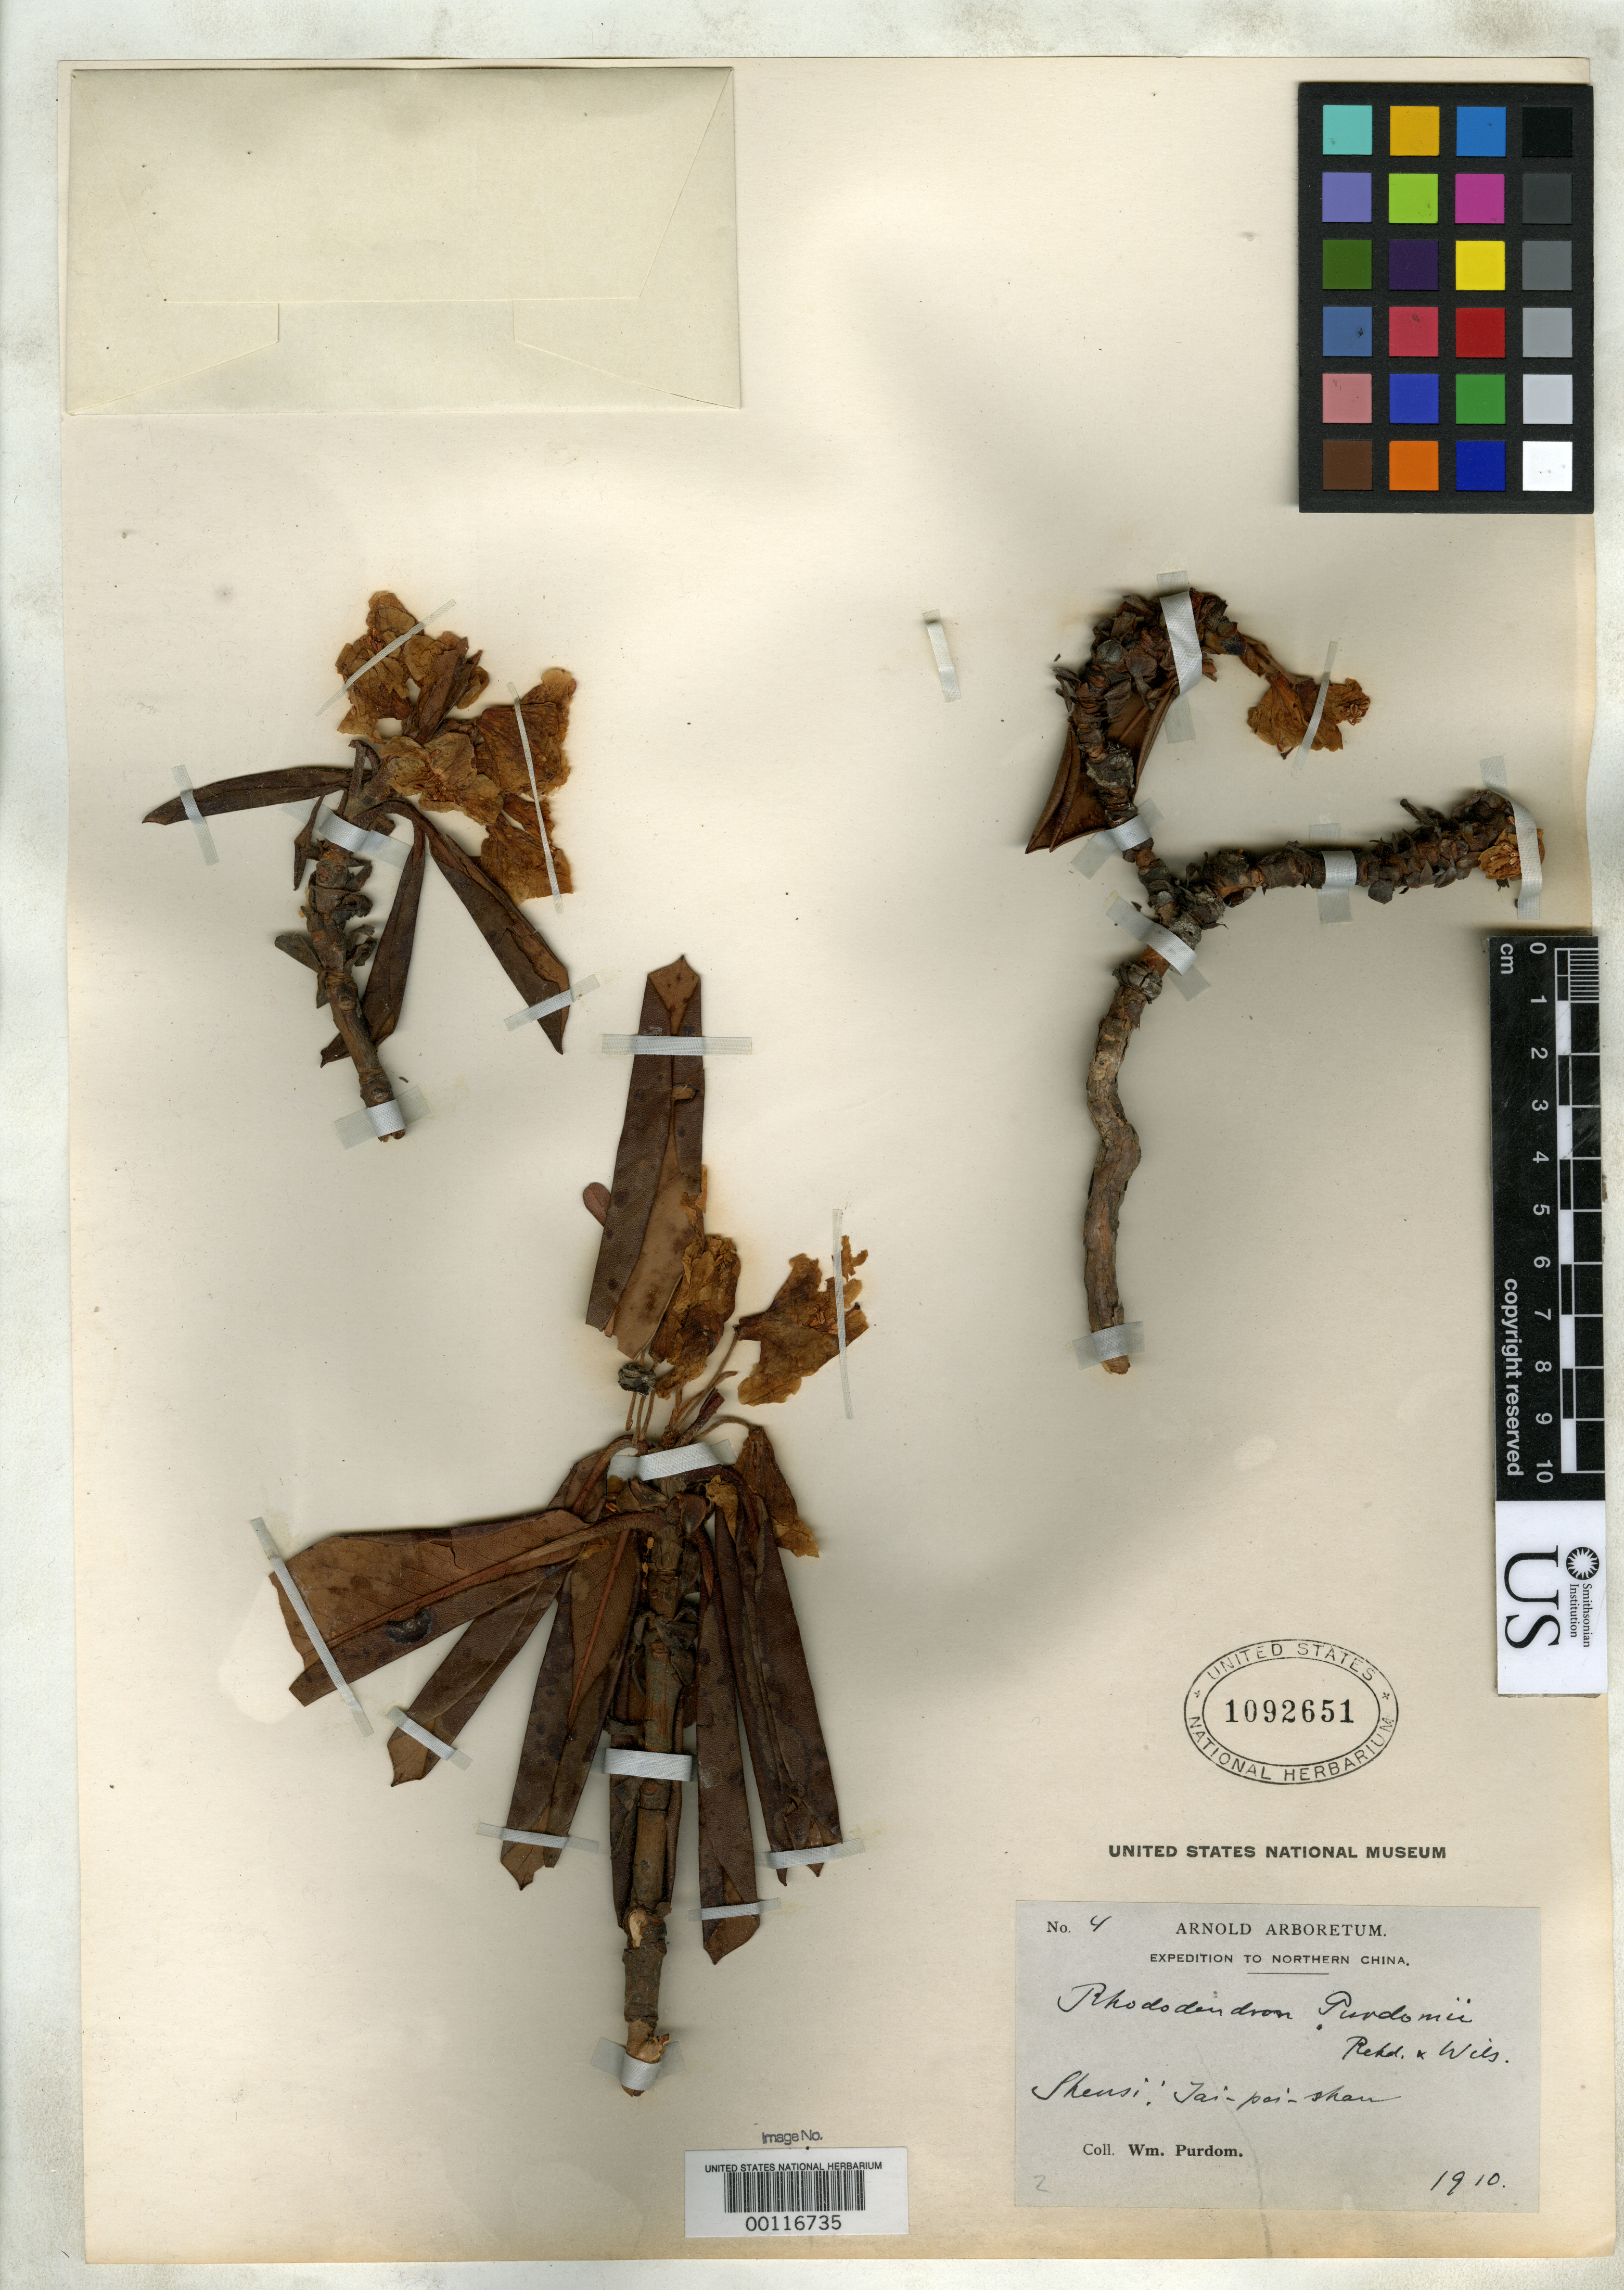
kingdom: Plantae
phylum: Tracheophyta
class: Magnoliopsida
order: Ericales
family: Ericaceae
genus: Rhododendron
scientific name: Rhododendron purdomii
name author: Rehder & E.H. Wilson in Sarg.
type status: Isotype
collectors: W. Purdom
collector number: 4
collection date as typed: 1910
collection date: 1910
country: China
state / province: Shaanxi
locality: Tai-pai-shan.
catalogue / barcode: US 1092651